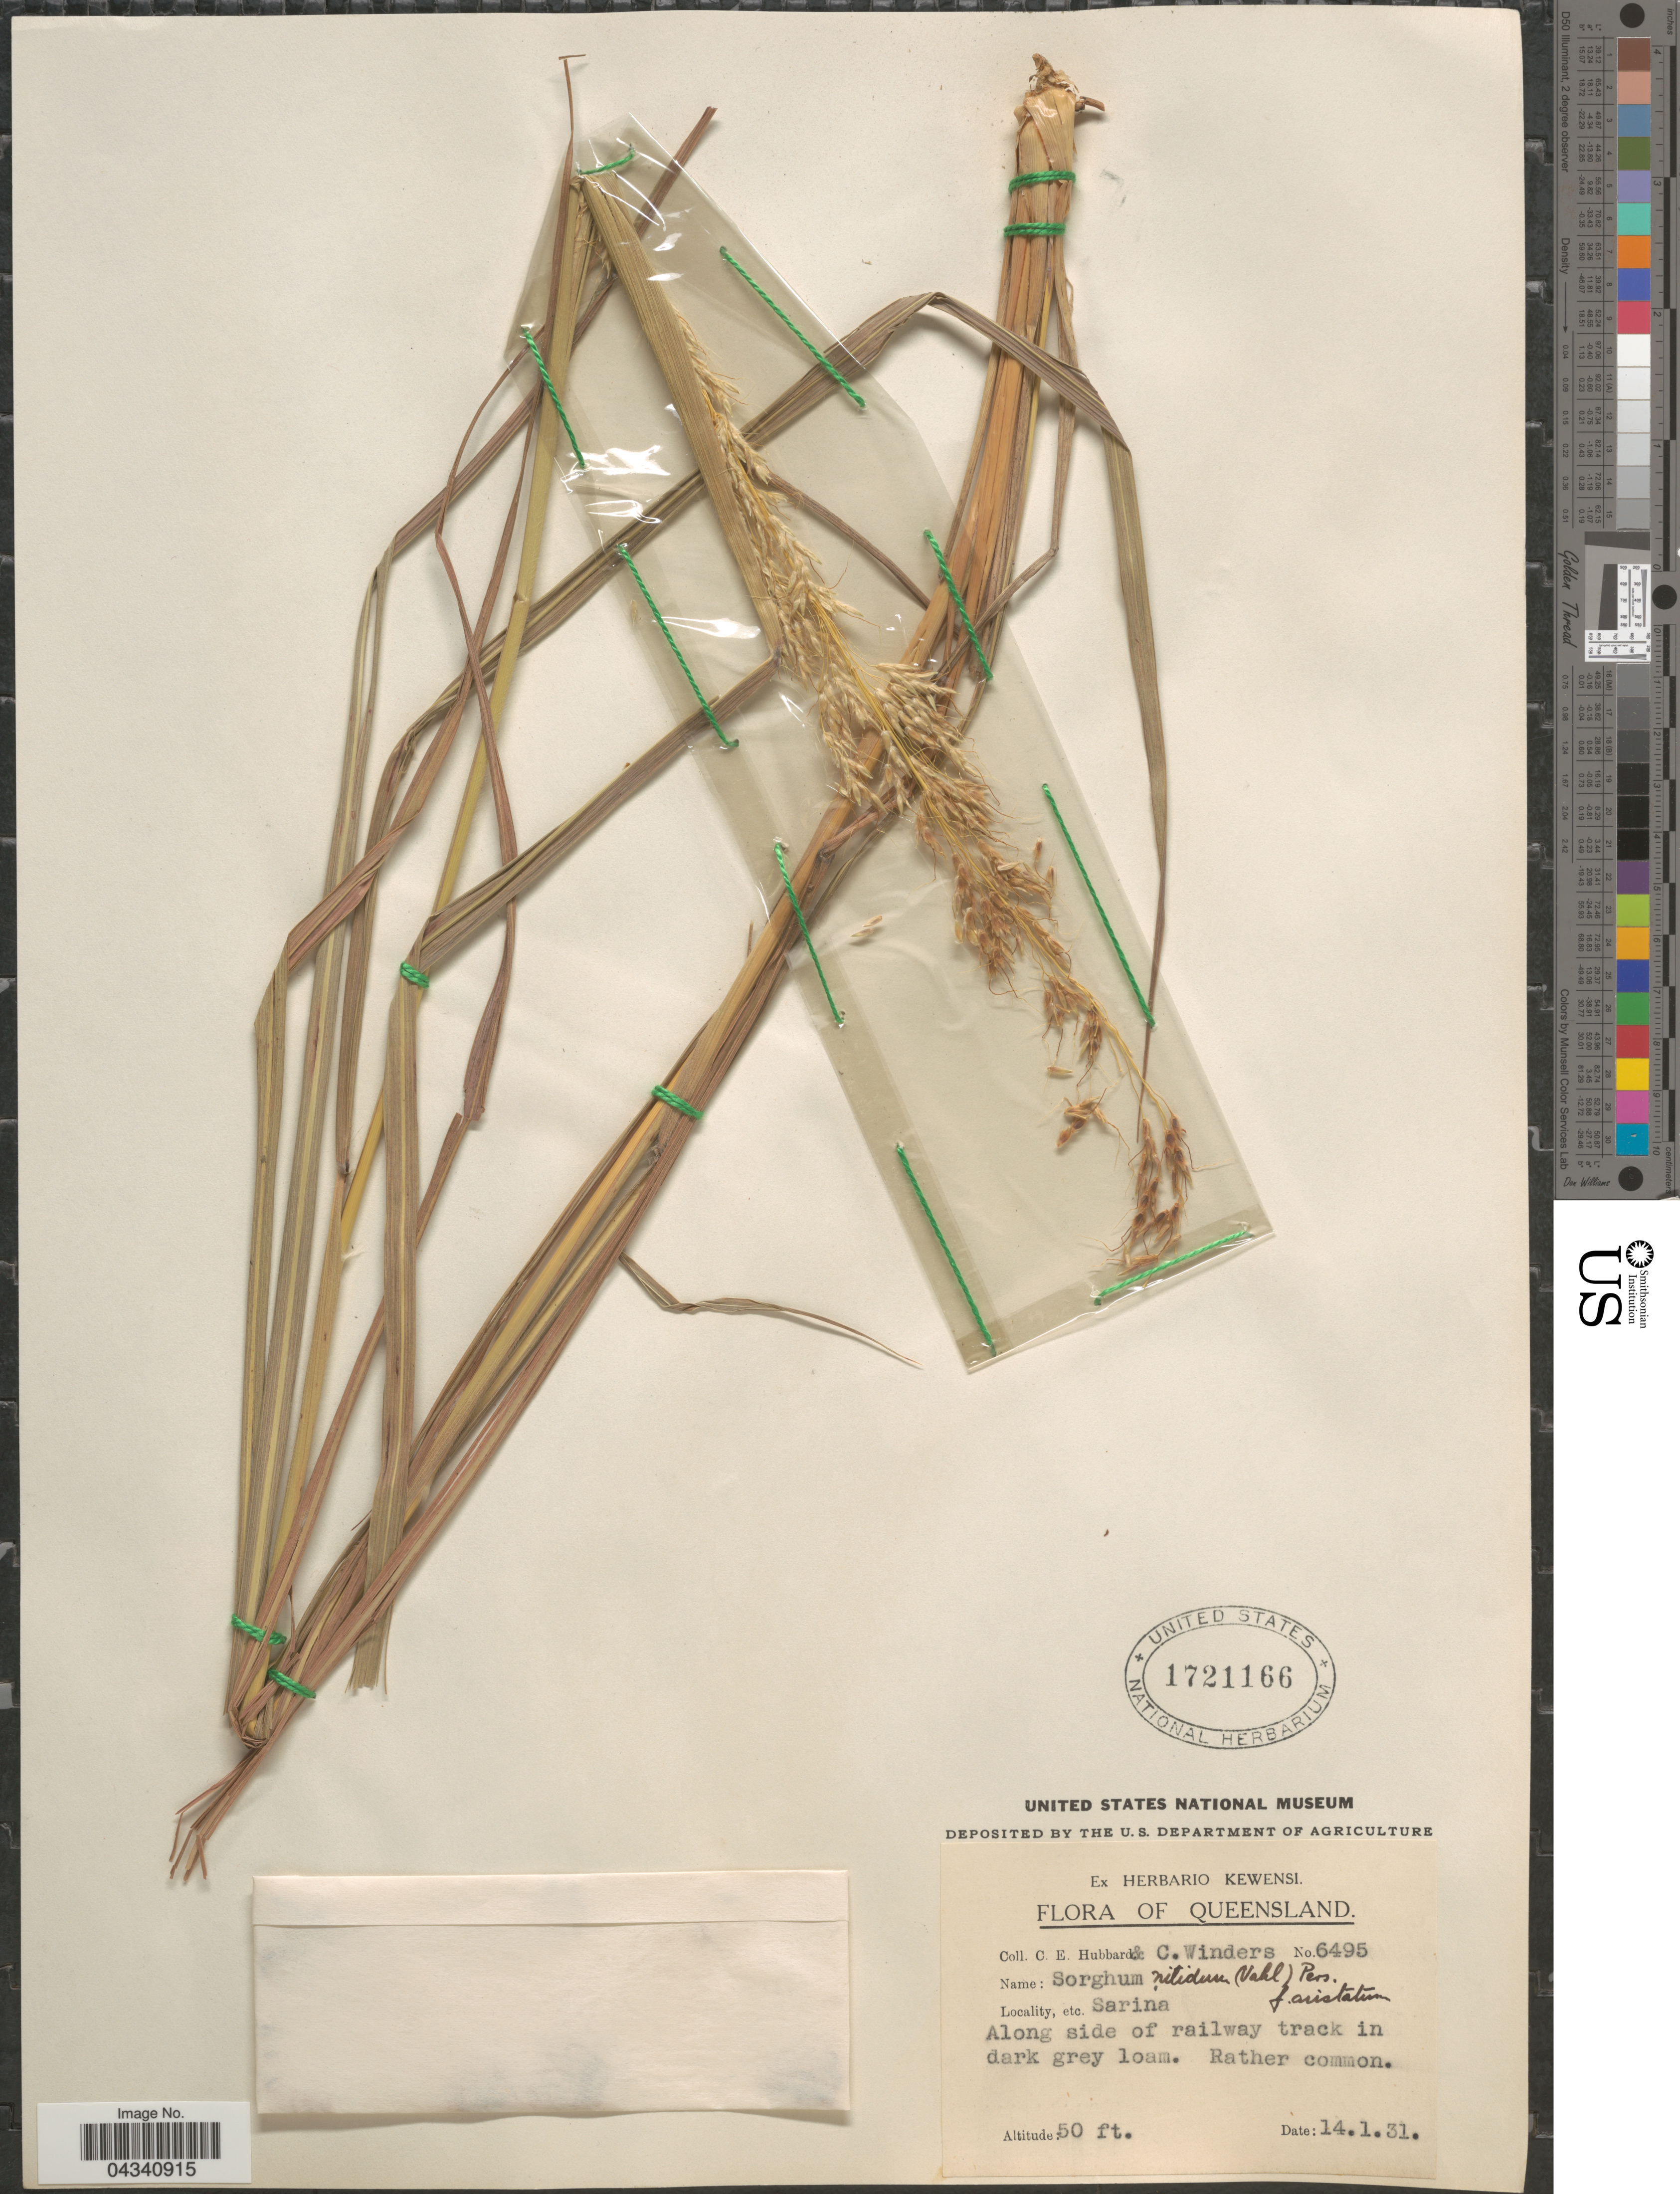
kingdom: Plantae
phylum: Tracheophyta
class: Liliopsida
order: Poales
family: Poaceae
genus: Sorghum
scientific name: Sorghum nitidum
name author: (Vahl) Pers.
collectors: C. E. Hubbard & C. Winders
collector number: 6495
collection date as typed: Transcribed d/m/y: 14/1/31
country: Australia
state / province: Queensland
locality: Sarina. Along side of railway track in dark grey loam.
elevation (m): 15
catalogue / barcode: US 1721166